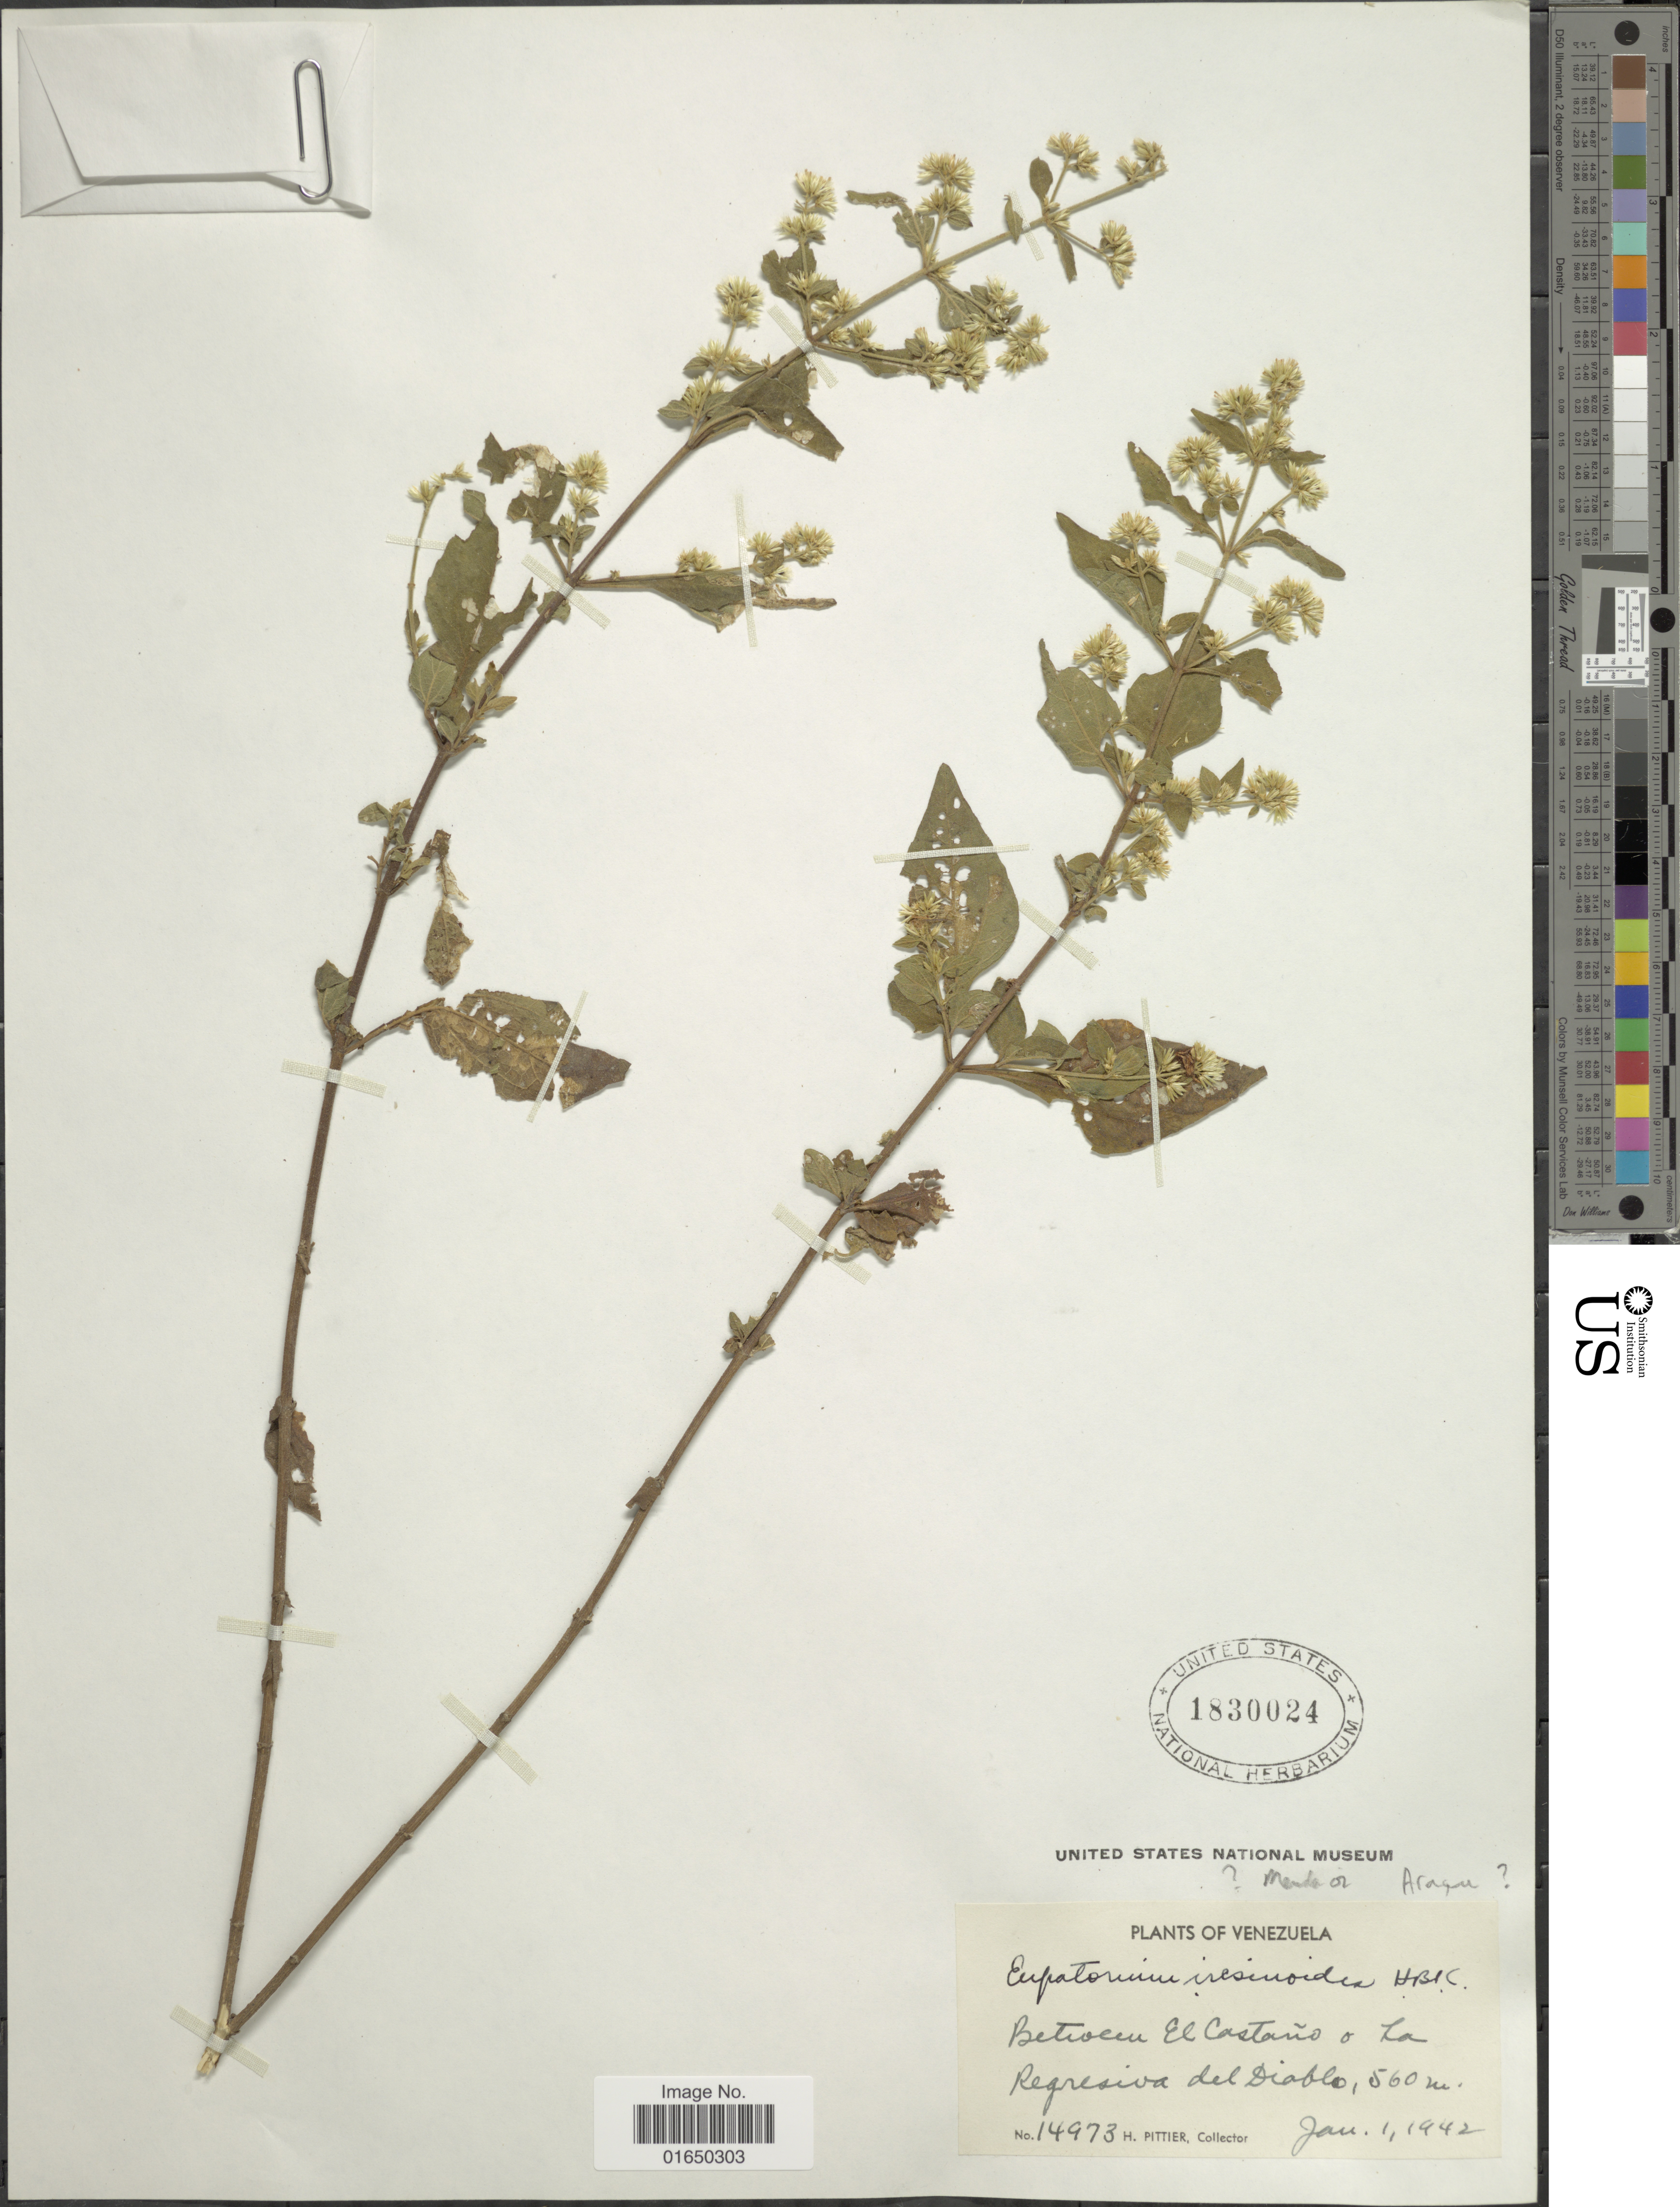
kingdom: Plantae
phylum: Tracheophyta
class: Magnoliopsida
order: Asterales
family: Asteraceae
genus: Condylidium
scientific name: Condylidium iresinoides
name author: (Kunth) R.M. King & H. Rob.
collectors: H. F. Pittier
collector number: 14973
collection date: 1942-01-01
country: Venezuela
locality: Between El Castaño o La Regresiva del Diablo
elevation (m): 560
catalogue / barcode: US 1830024